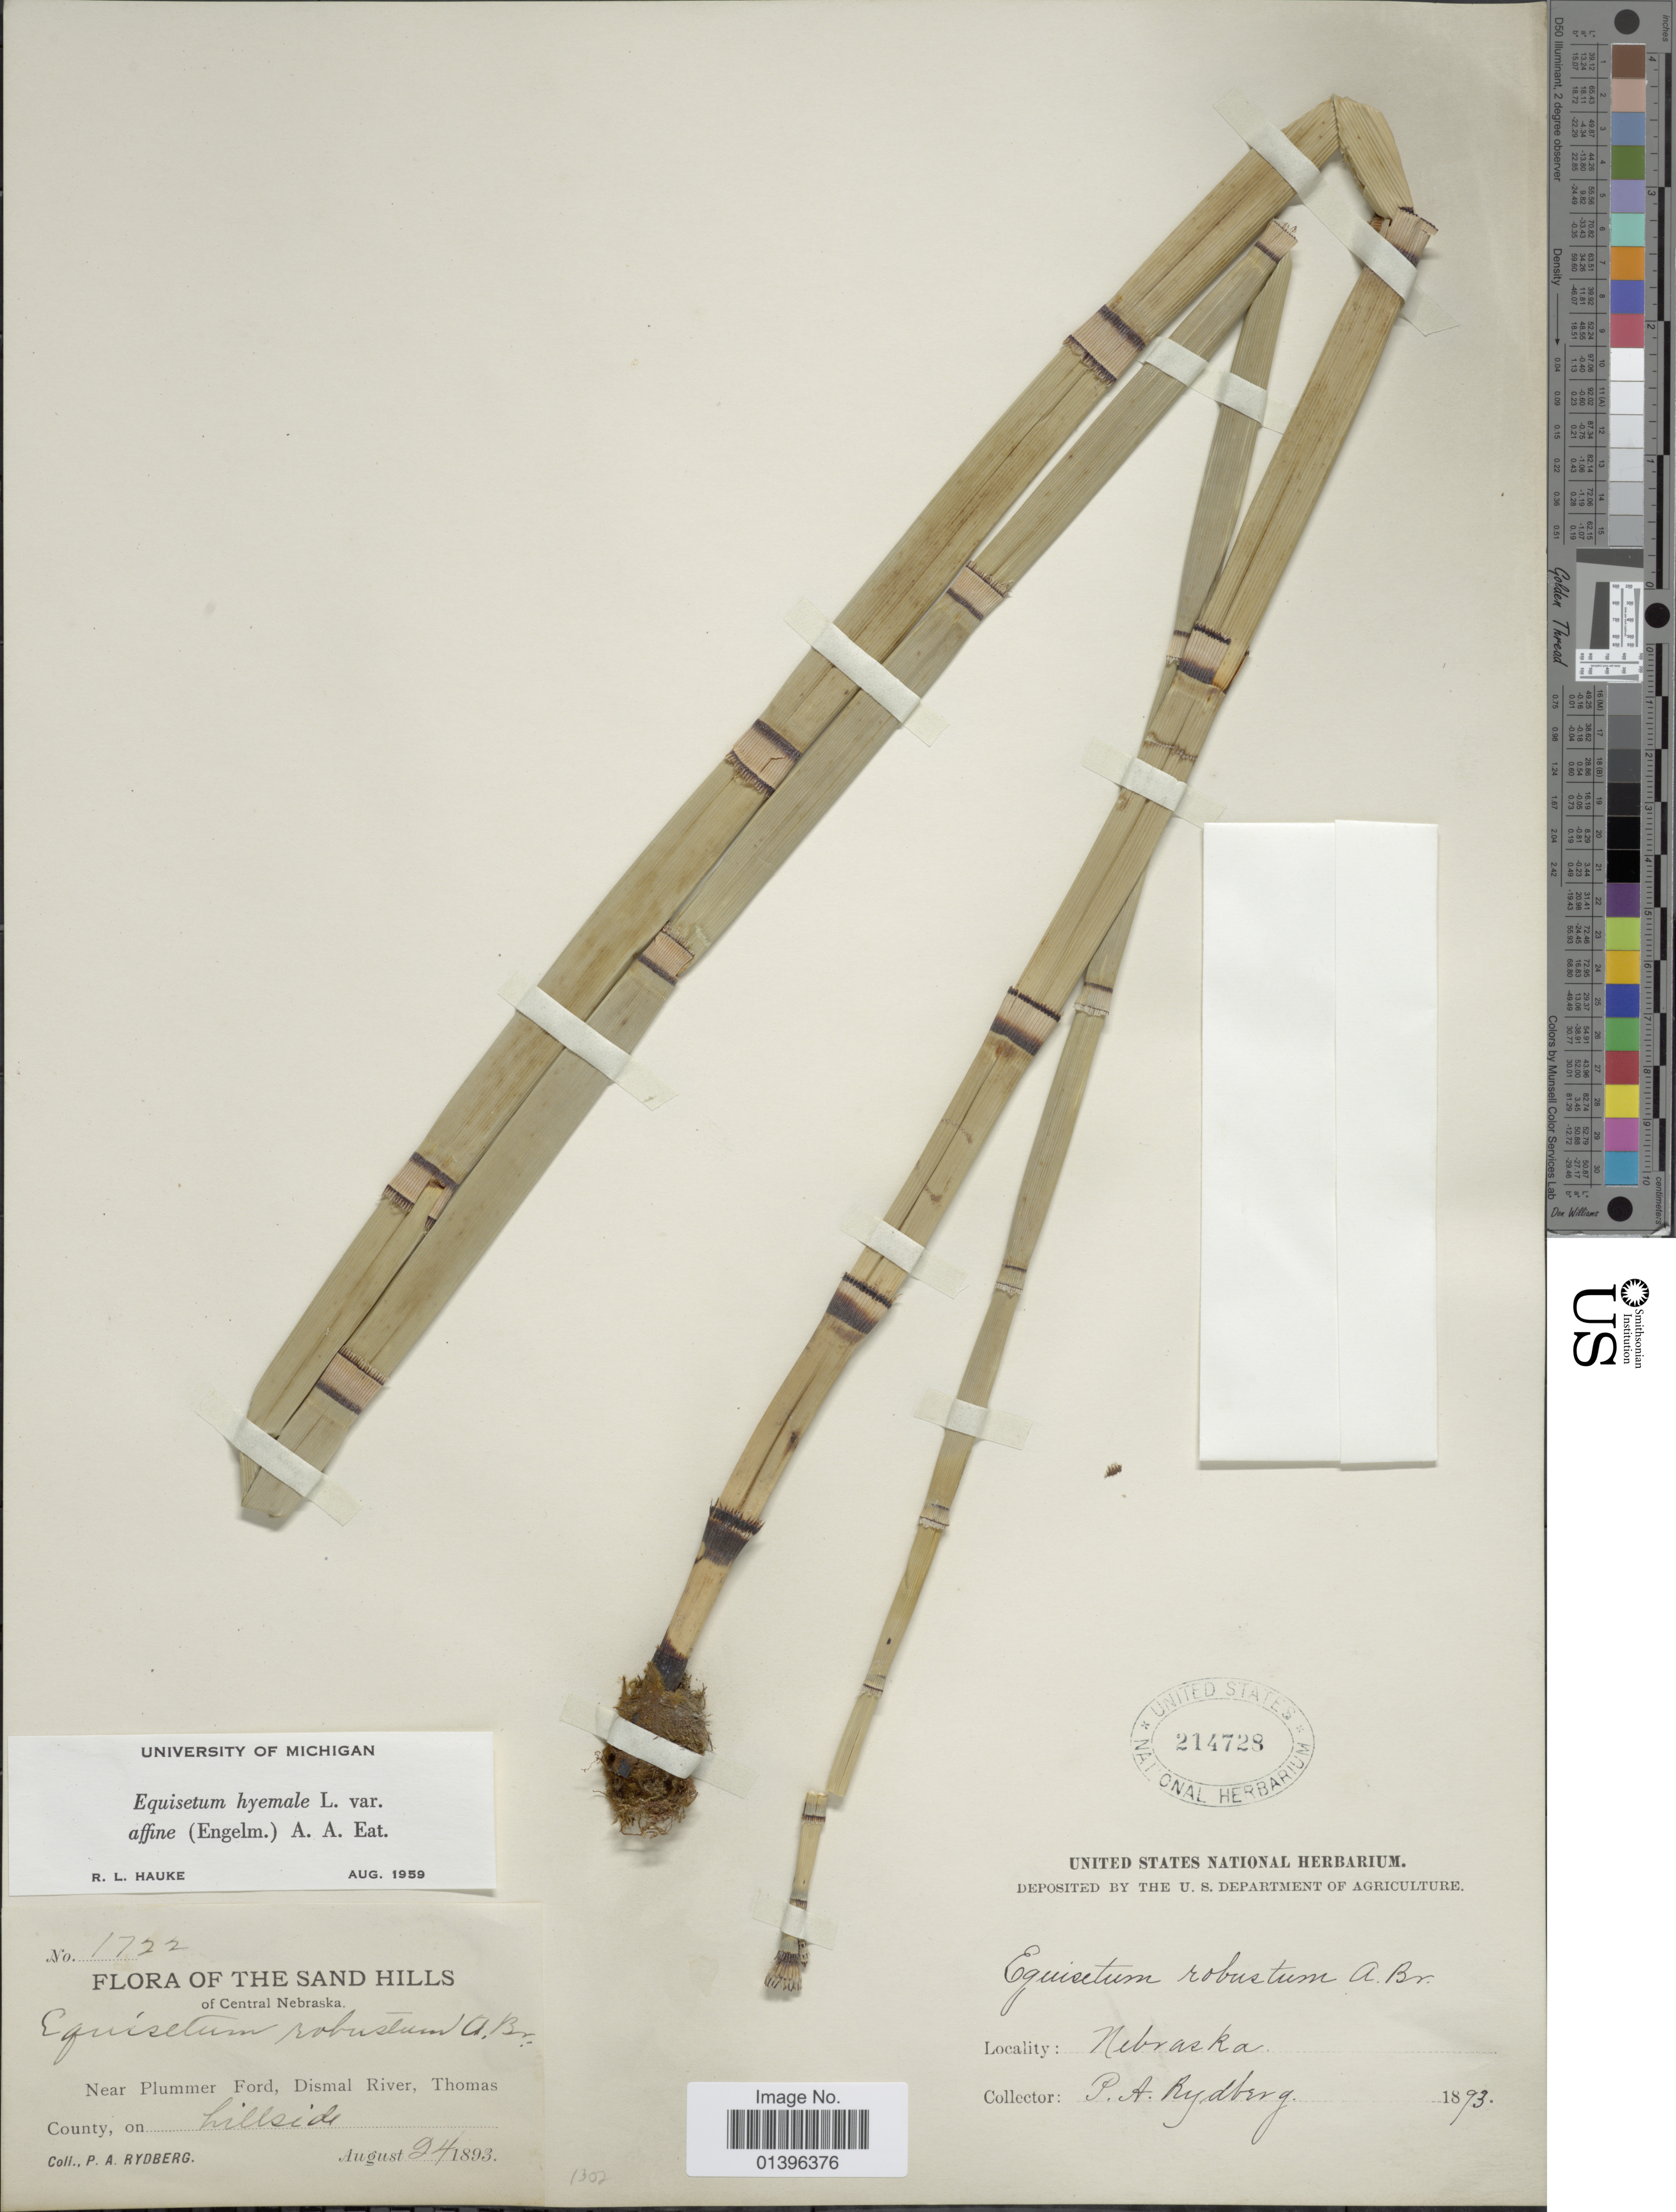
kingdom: Plantae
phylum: Tracheophyta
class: Polypodiopsida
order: Equisetales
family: Equisetaceae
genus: Equisetum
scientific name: Equisetum hyemale var. affine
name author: (Engelm.) A.A. Eaton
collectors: P. A. Rydberg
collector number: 1722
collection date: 1893-08-24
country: United States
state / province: Nebraska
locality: Sand Hills of Central Nebraska. Near Plummer Ford, Dismal River, Thomas County, on hillside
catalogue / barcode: US 214728